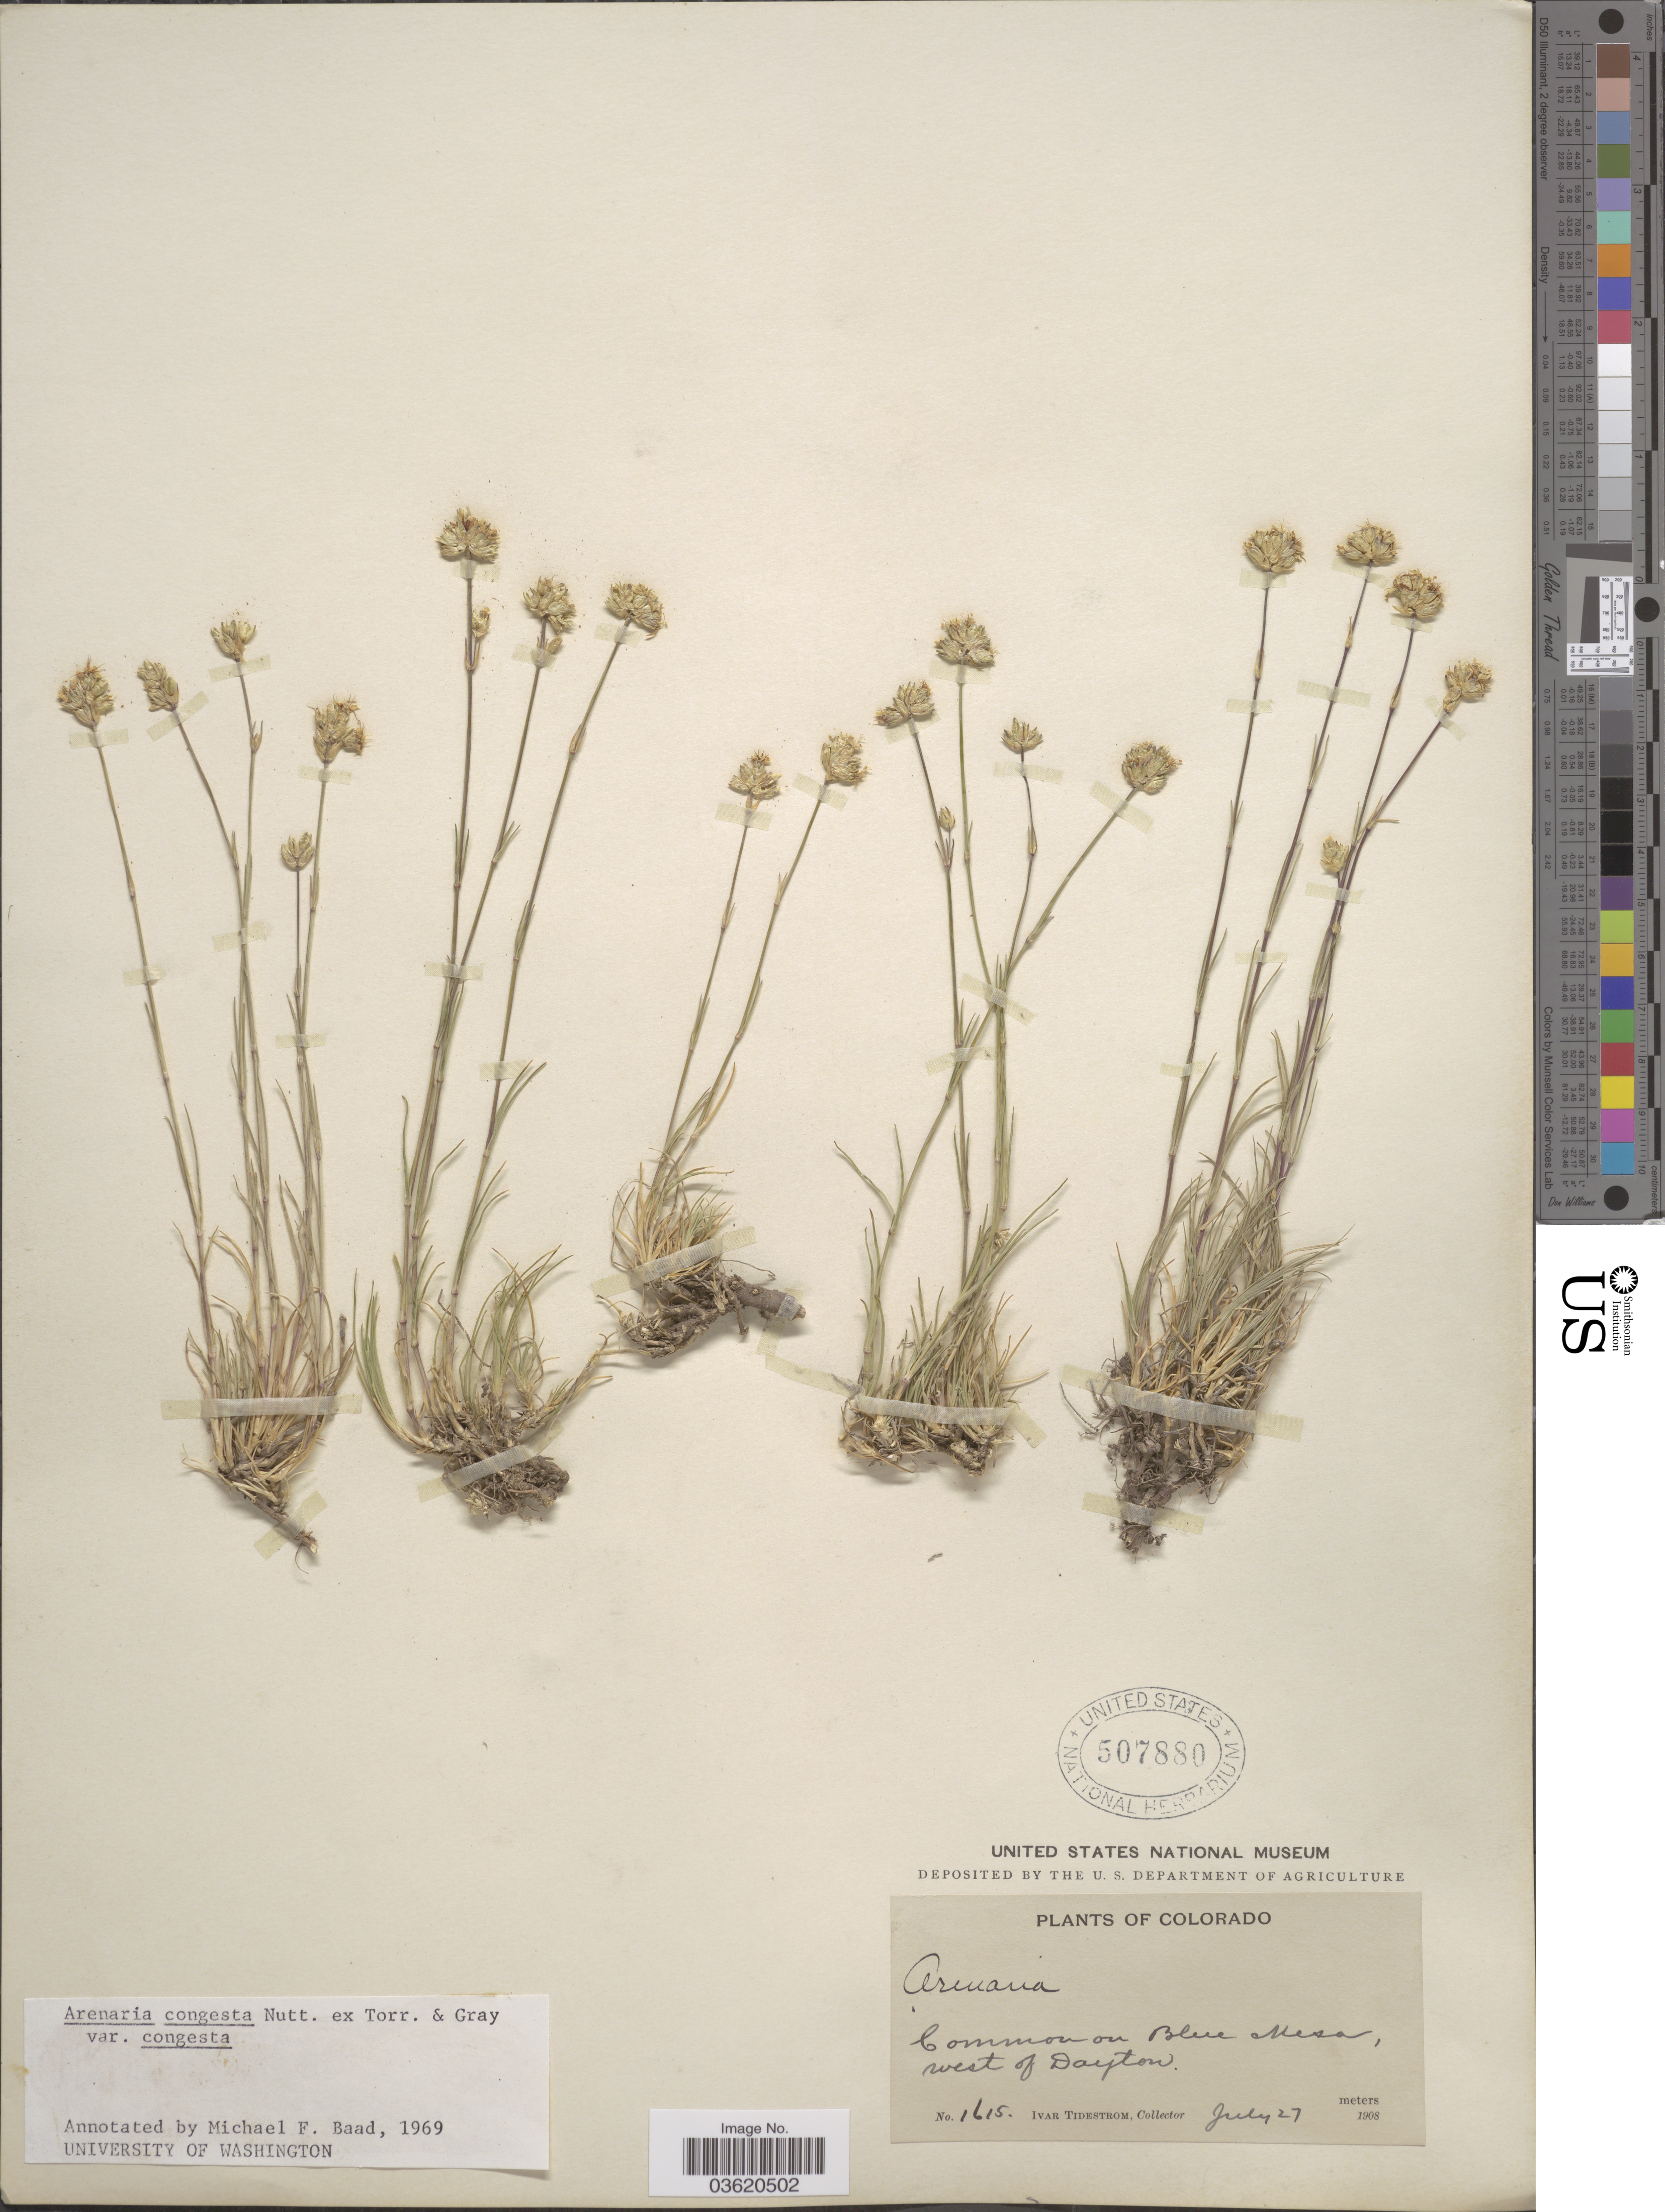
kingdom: Plantae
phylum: Tracheophyta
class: Magnoliopsida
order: Caryophyllales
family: Caryophyllaceae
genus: Eremogone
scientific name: Eremogone congesta var. congesta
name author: (Nutt.) Ikonn.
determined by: Strong, Mark T., (BOT), Smithsonian Institution - National Museum of Natural History (UNITED STATES)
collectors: I. F. Tidestrom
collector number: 1615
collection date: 1908-07-27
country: United States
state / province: Colorado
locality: Blue Mesa, west of Dayton.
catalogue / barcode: US 507880